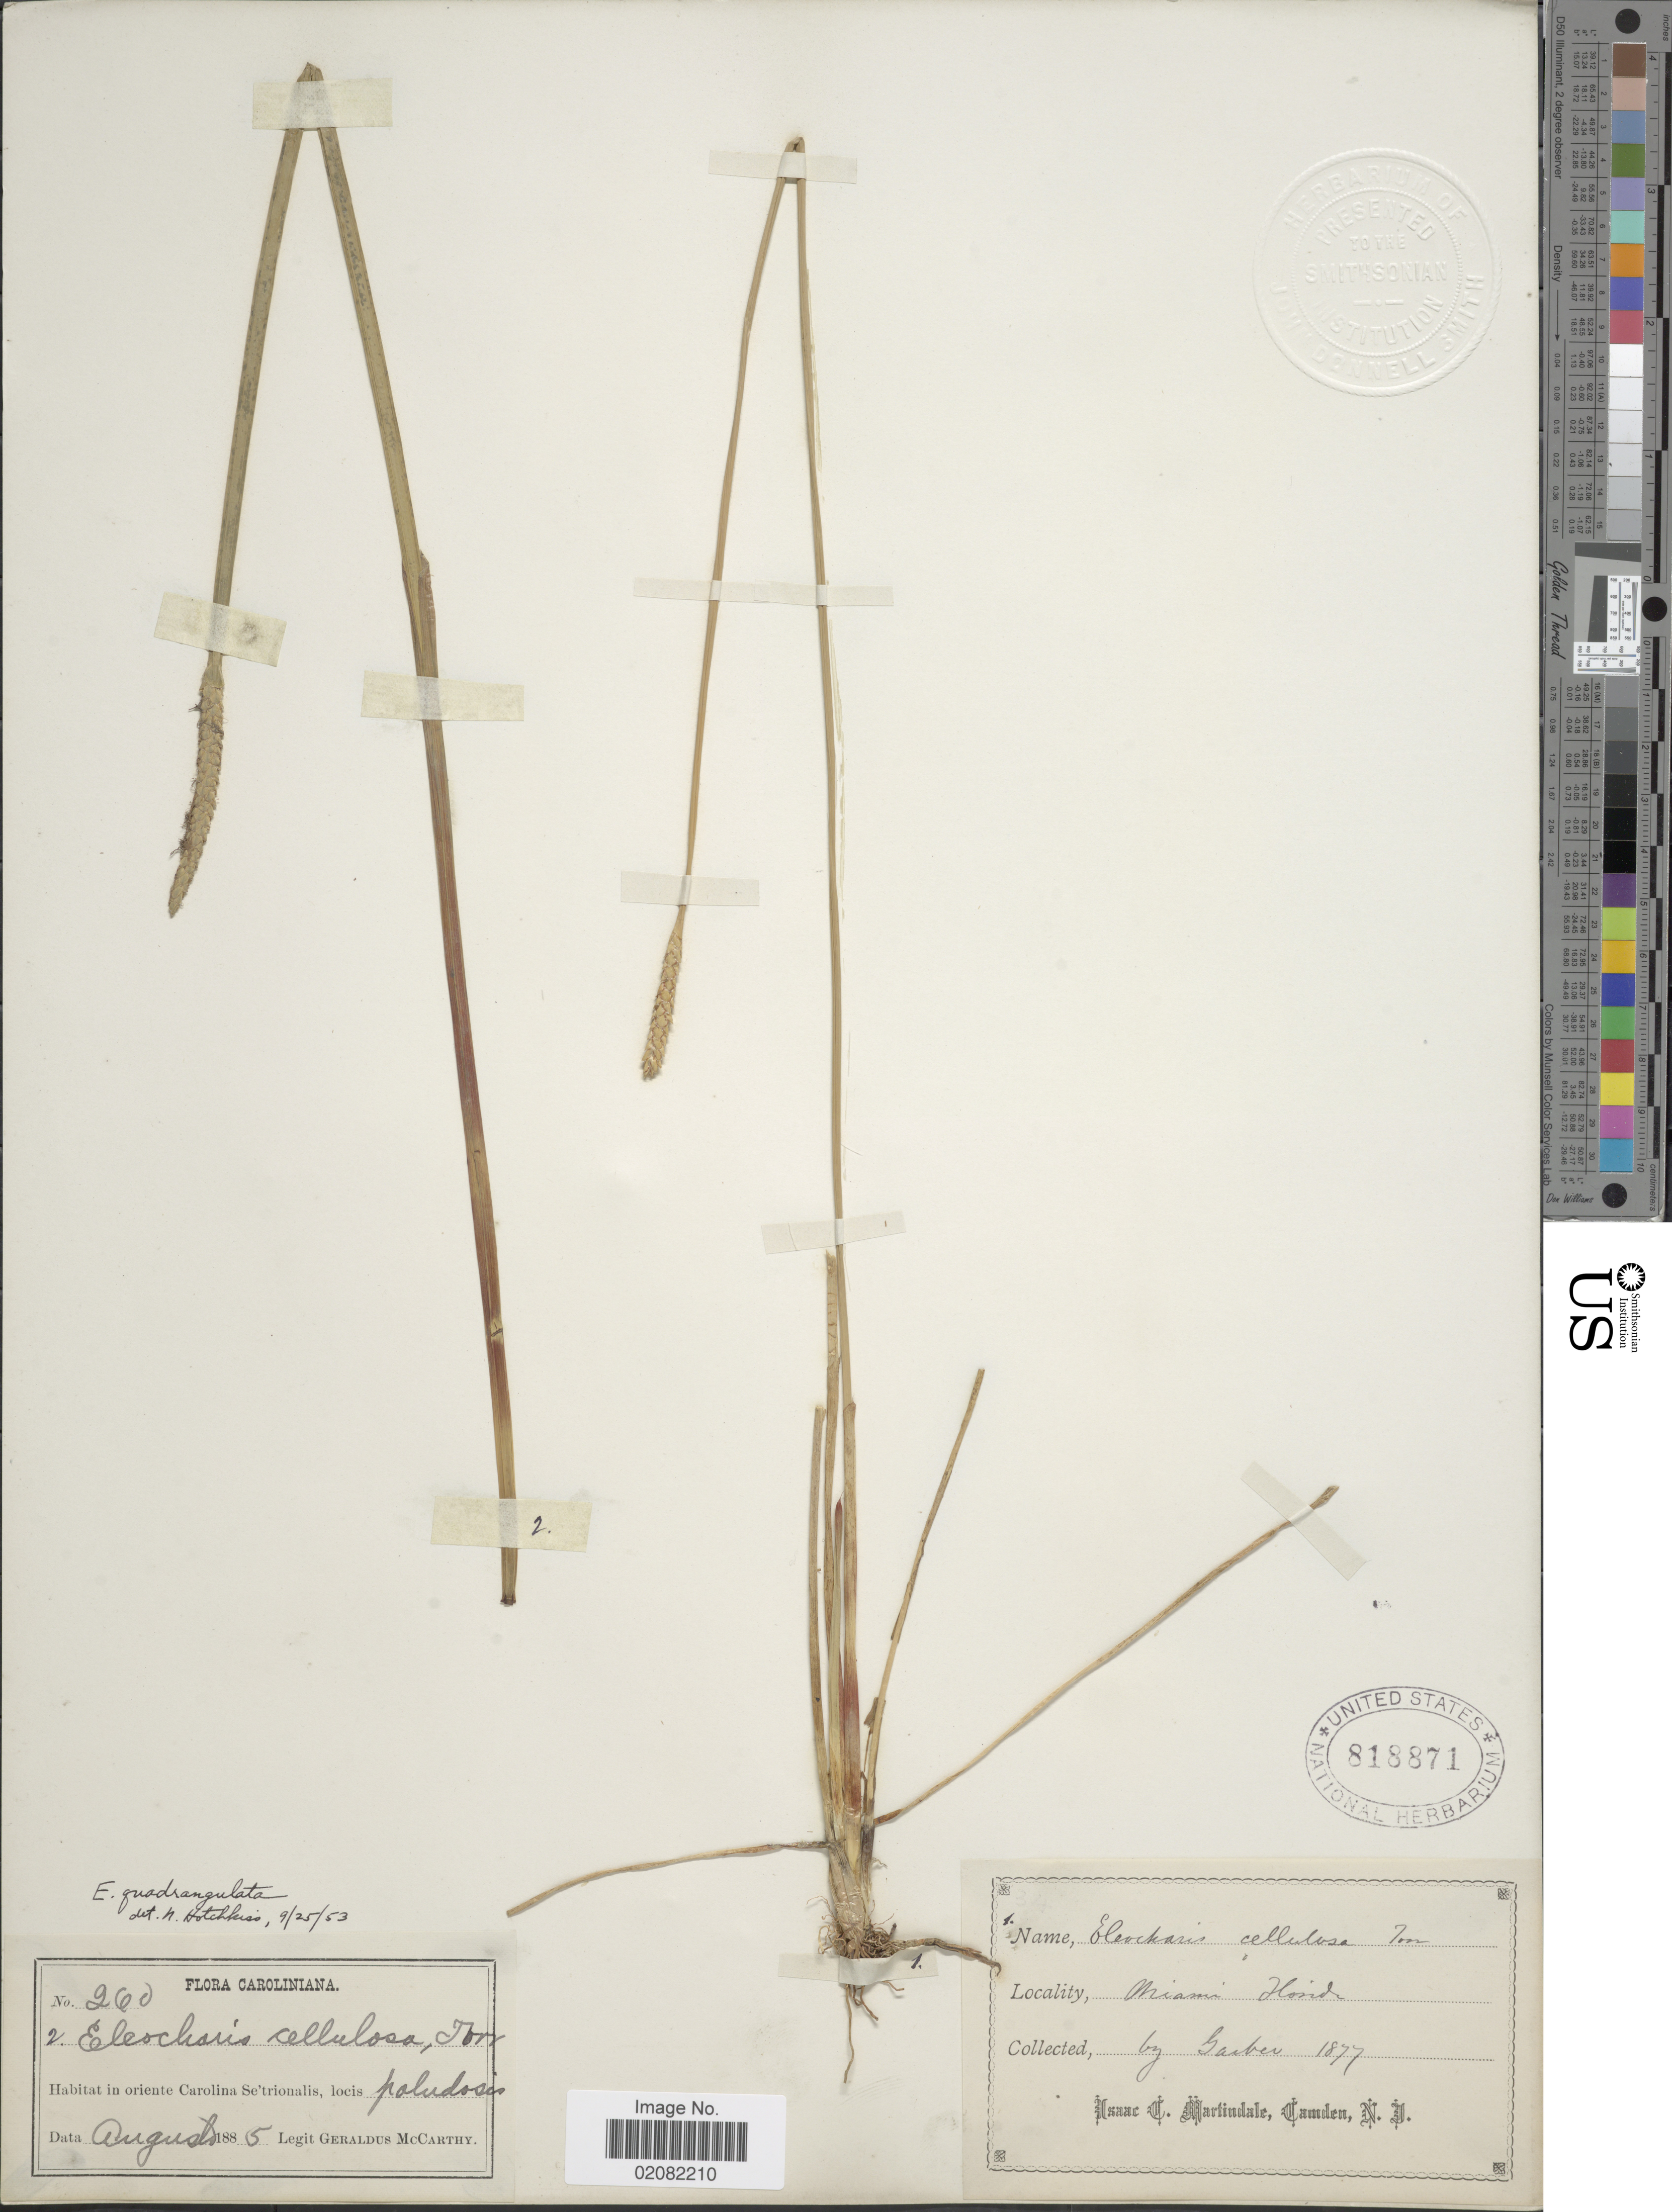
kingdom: Plantae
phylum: Tracheophyta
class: Liliopsida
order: Poales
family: Cyperaceae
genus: Eleocharis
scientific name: Eleocharis cellulosa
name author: Torr.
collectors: M. McCarthy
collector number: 260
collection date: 1885-08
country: United States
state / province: North Carolina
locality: Caroliniana, in oriente Carolina's Se' trionalis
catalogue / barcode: US 818871